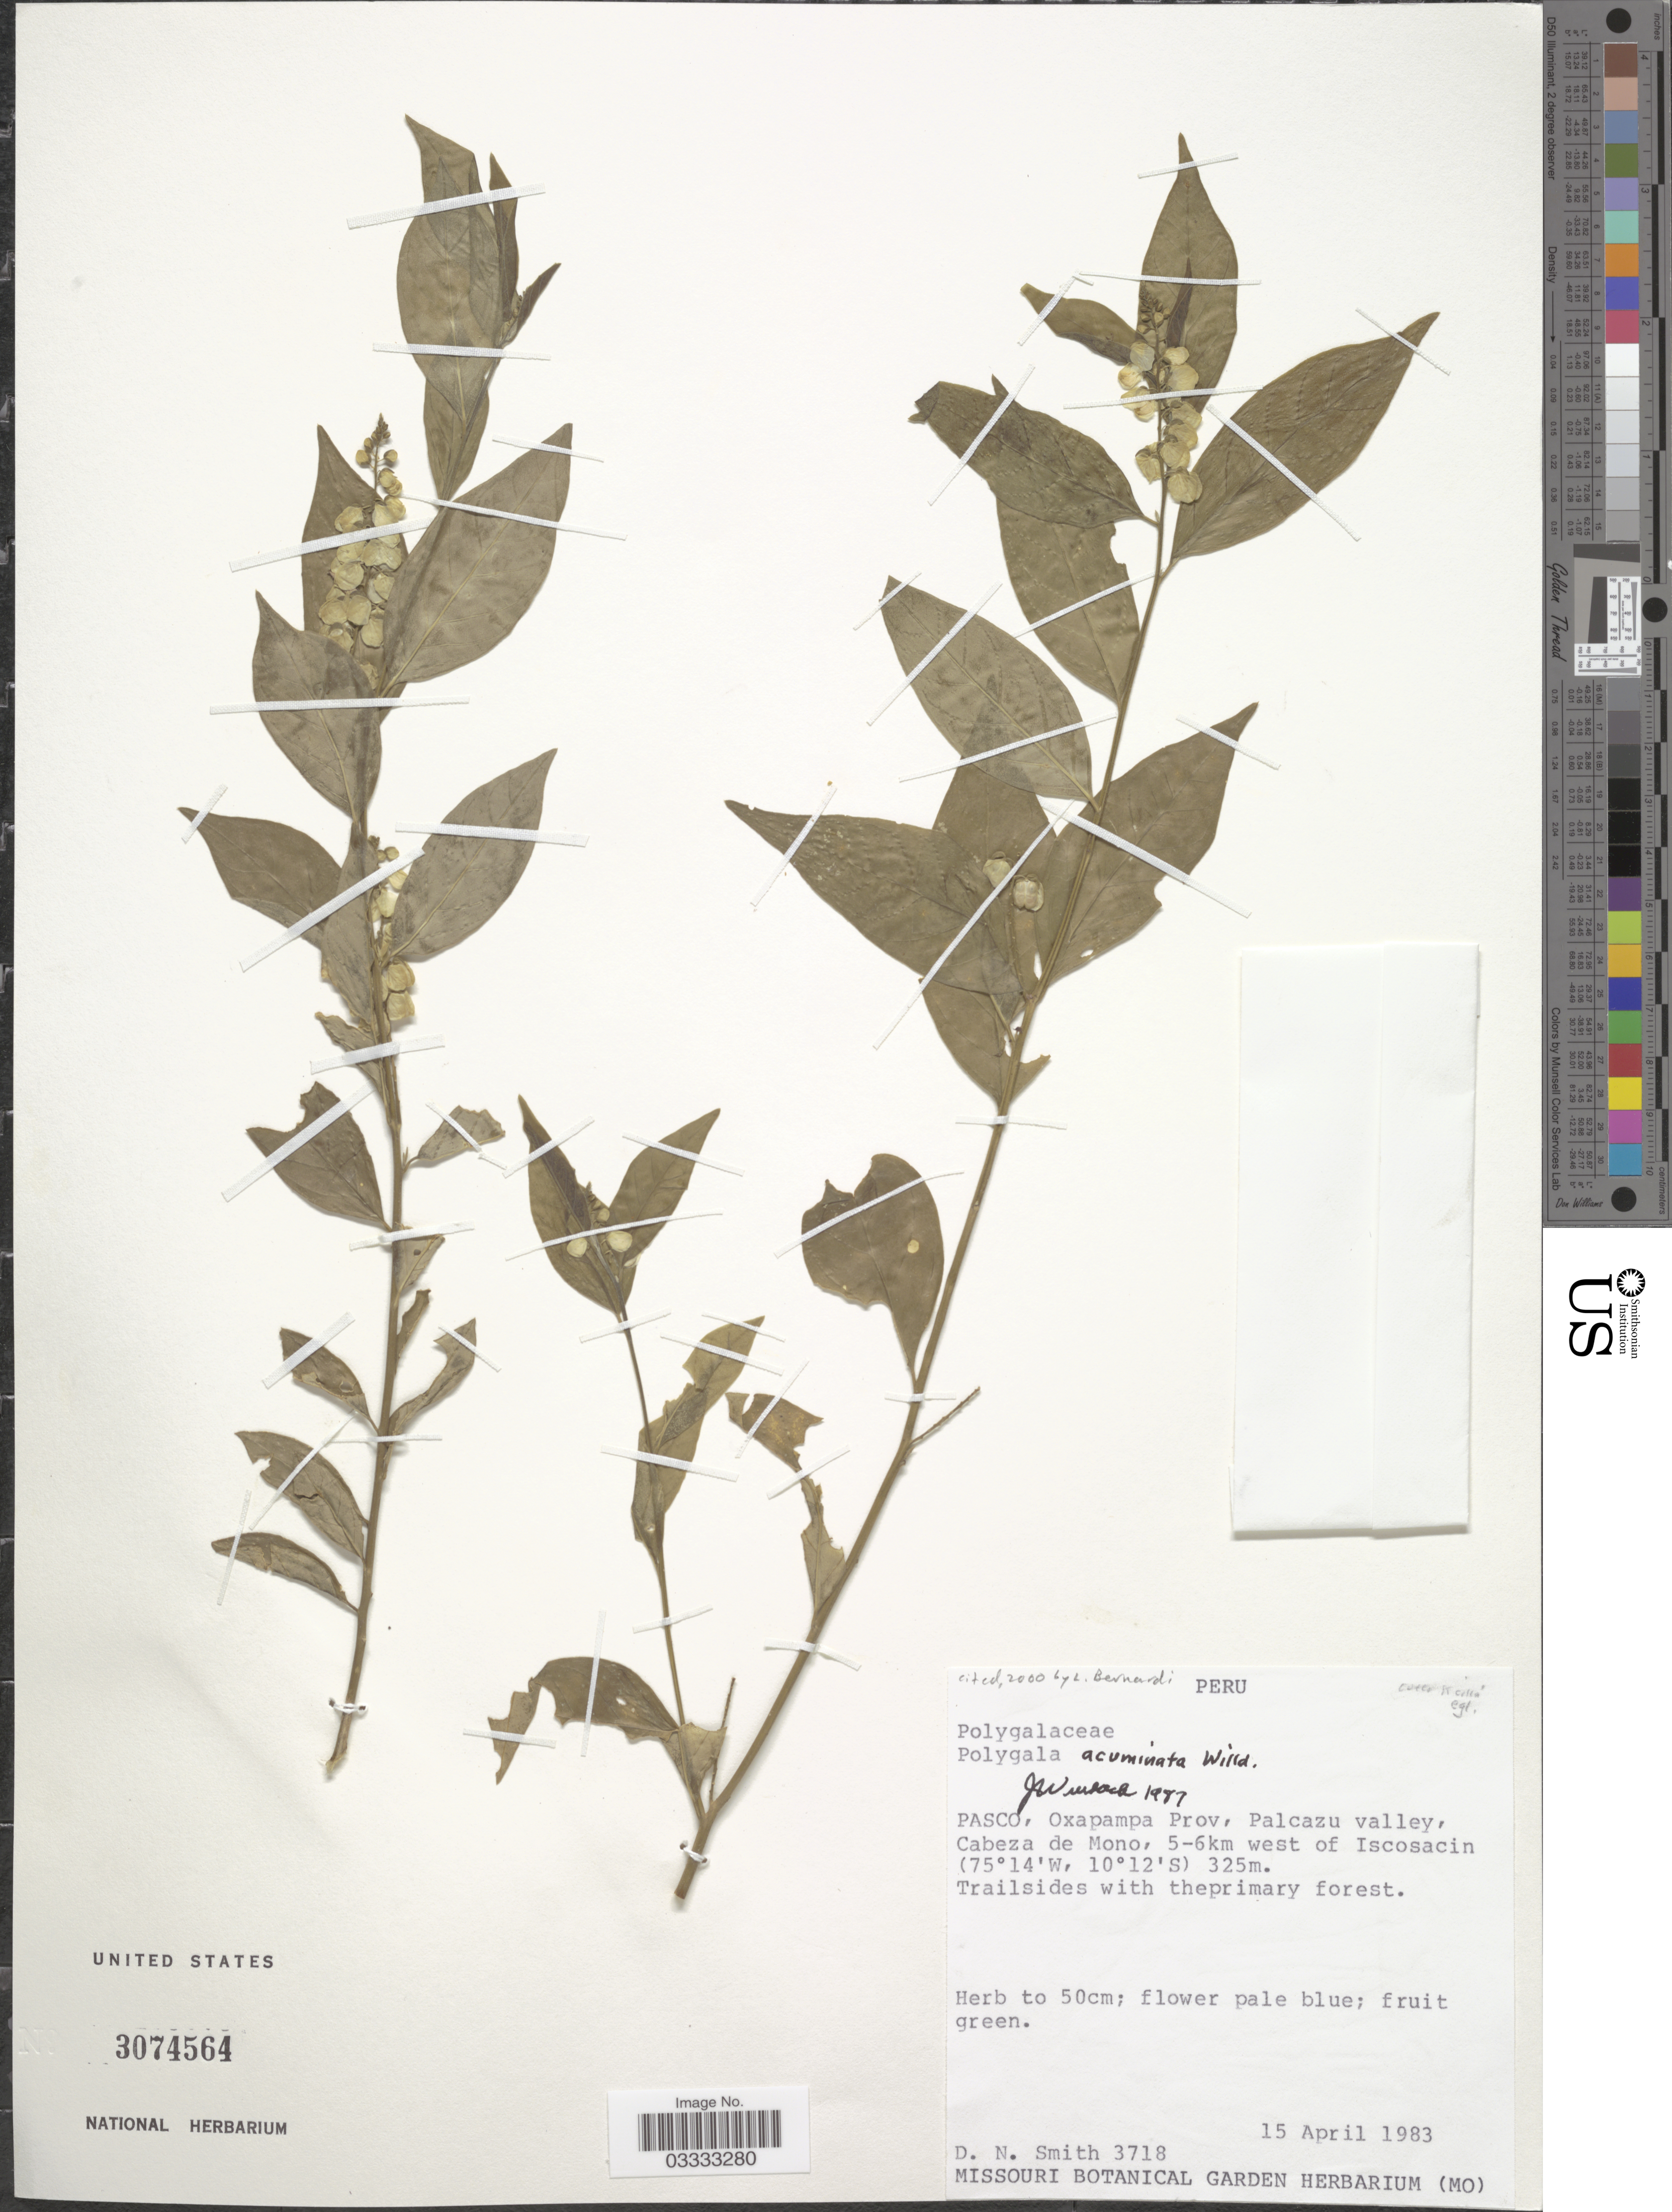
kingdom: Plantae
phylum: Tracheophyta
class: Magnoliopsida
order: Fabales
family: Polygalaceae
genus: Asemeia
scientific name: Asemeia acuminata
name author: (Willd.) J.F.B. Pastore & J.R. Abbott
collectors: D. Smith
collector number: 3718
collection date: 1983-04-15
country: Peru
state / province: Pasco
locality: Oxapampa Prov, Palcazu valley, Cabeza de Mono, 5-6km west of Iscosacin.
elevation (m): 325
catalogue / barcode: US 3074564